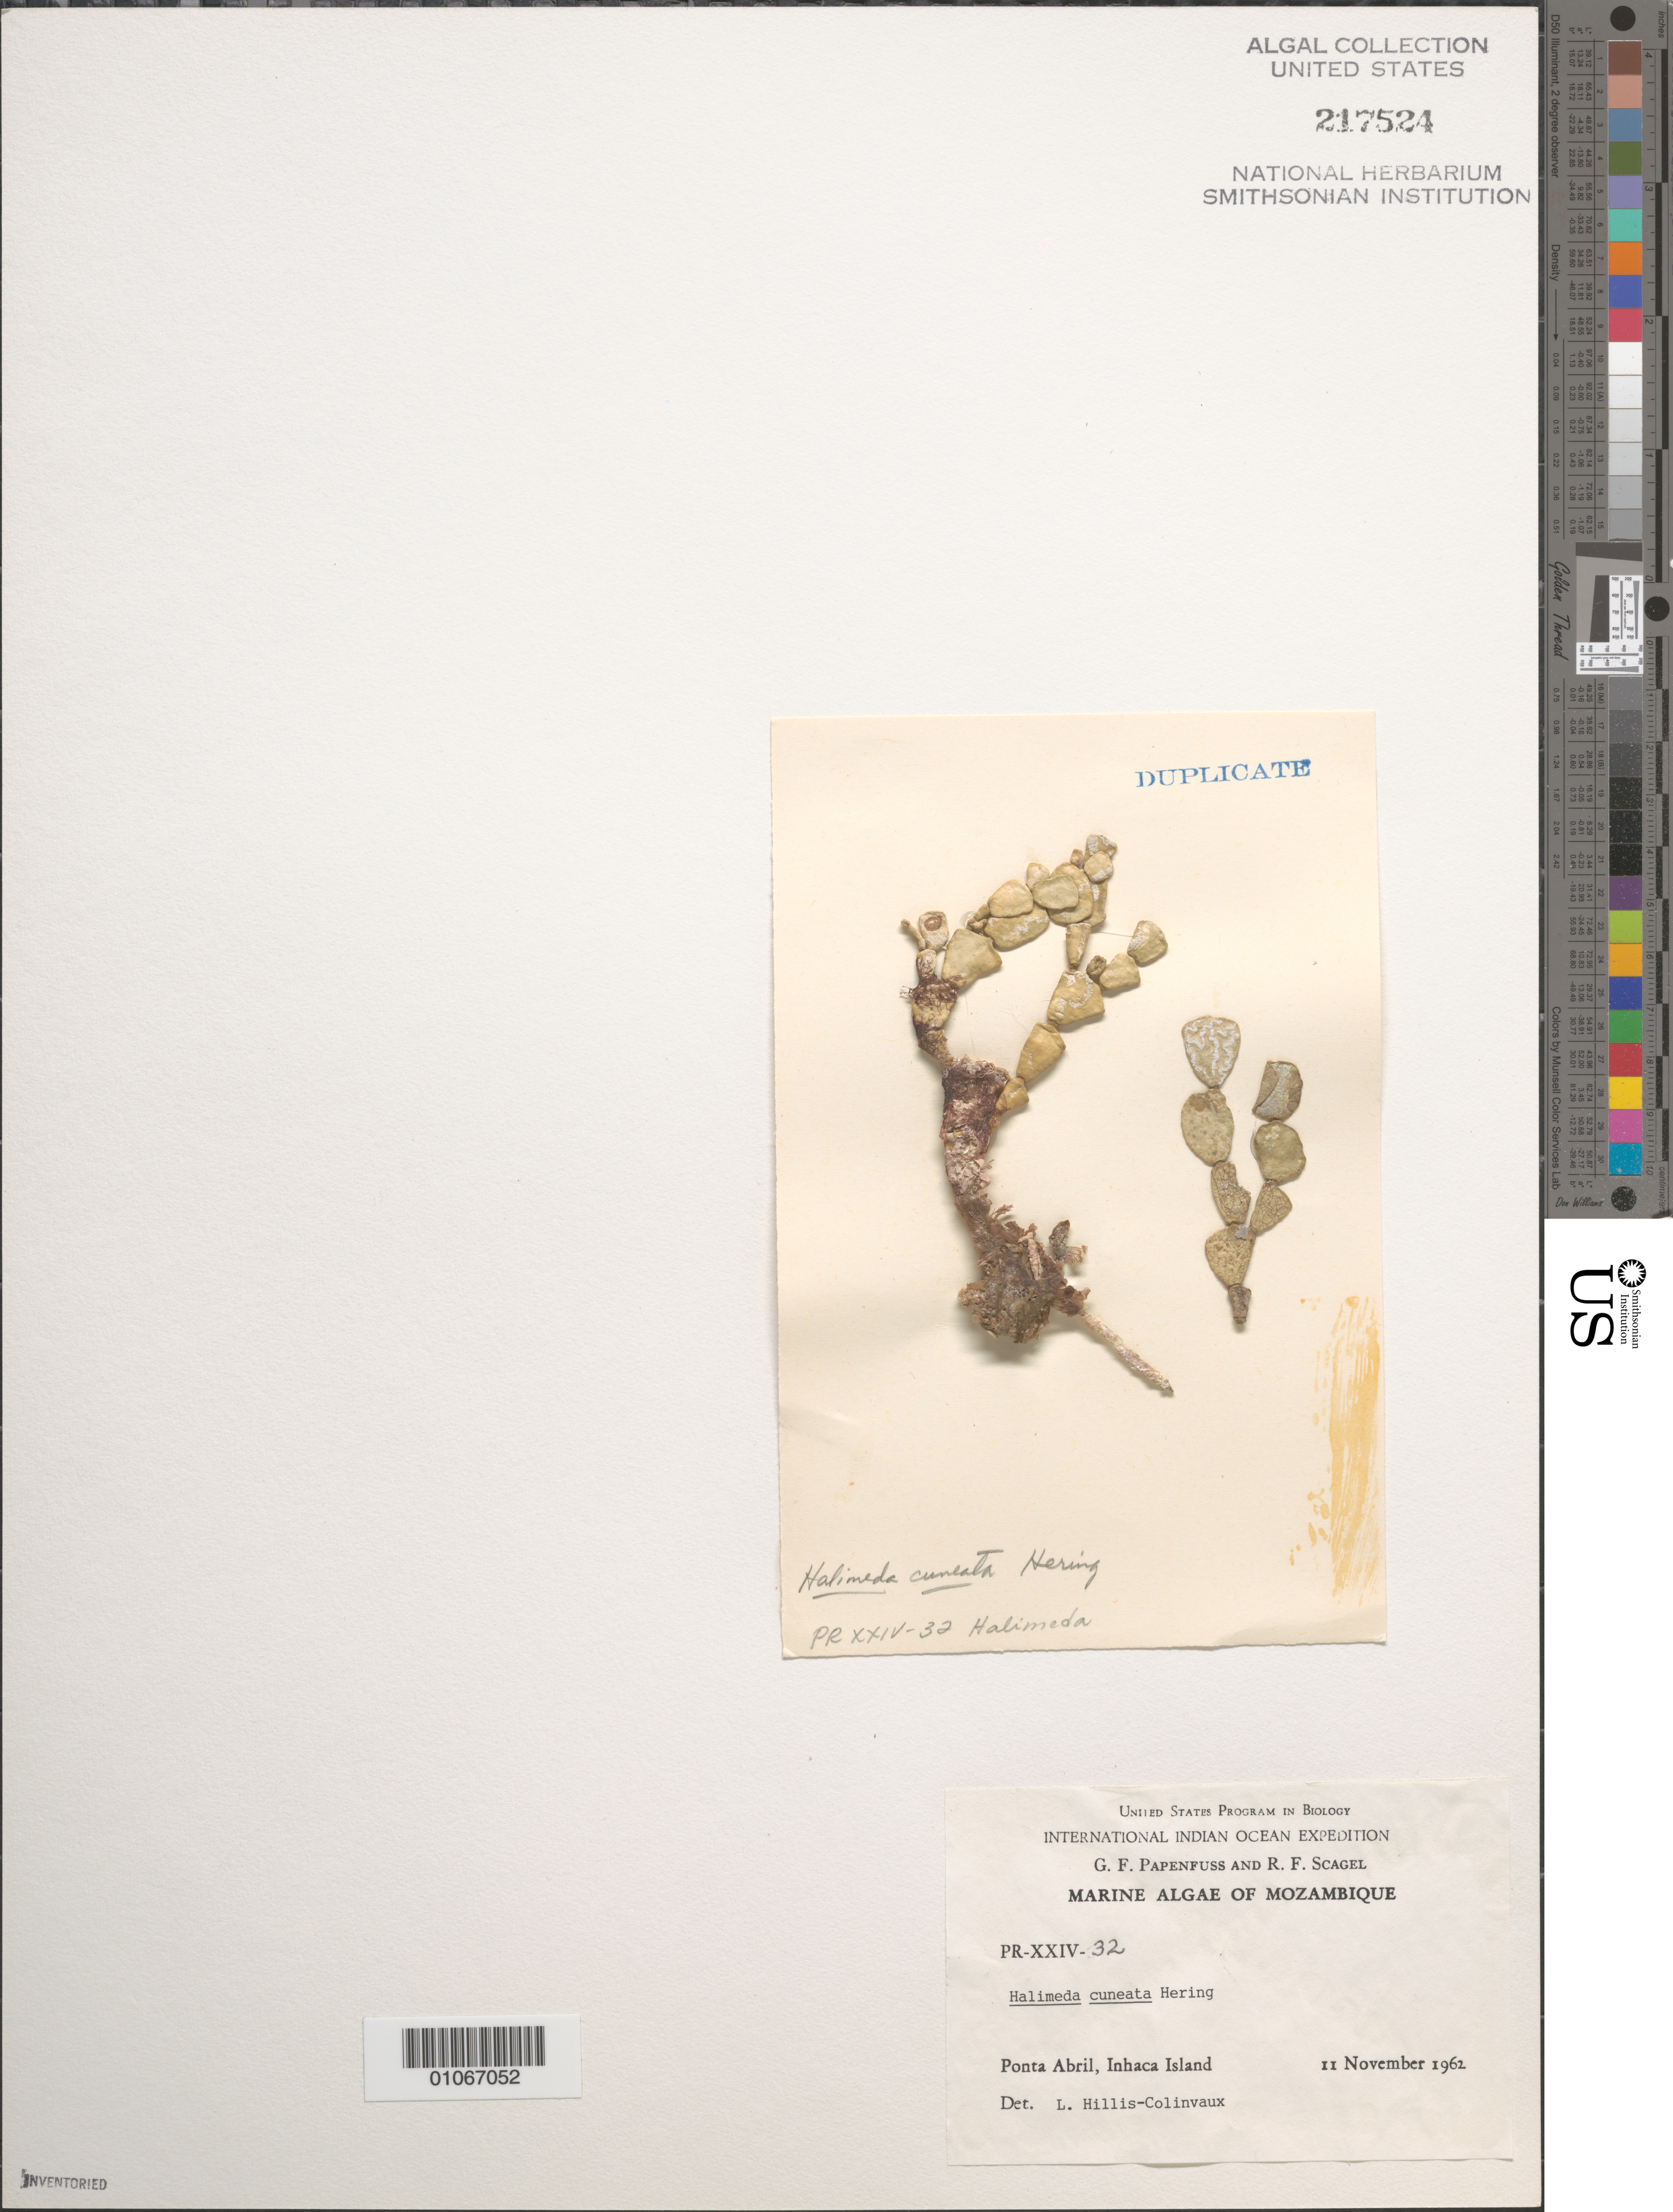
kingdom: Plantae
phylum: Chlorophyta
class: Ulvophyceae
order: Bryopsidales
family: Halimedaceae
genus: Halimeda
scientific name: Halimeda cuneata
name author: Hering in Krauss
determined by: Hillis-Colinvaux, L.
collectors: G. Papenfuss & R. F. Scagel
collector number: PR-XXIV-32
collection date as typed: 11 Nov 1962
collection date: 1962-11-11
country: Mozambique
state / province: Maputo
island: Inhaca Island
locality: Ponta Abril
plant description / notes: International Indian Ocean Expedition, 1962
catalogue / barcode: US 217524